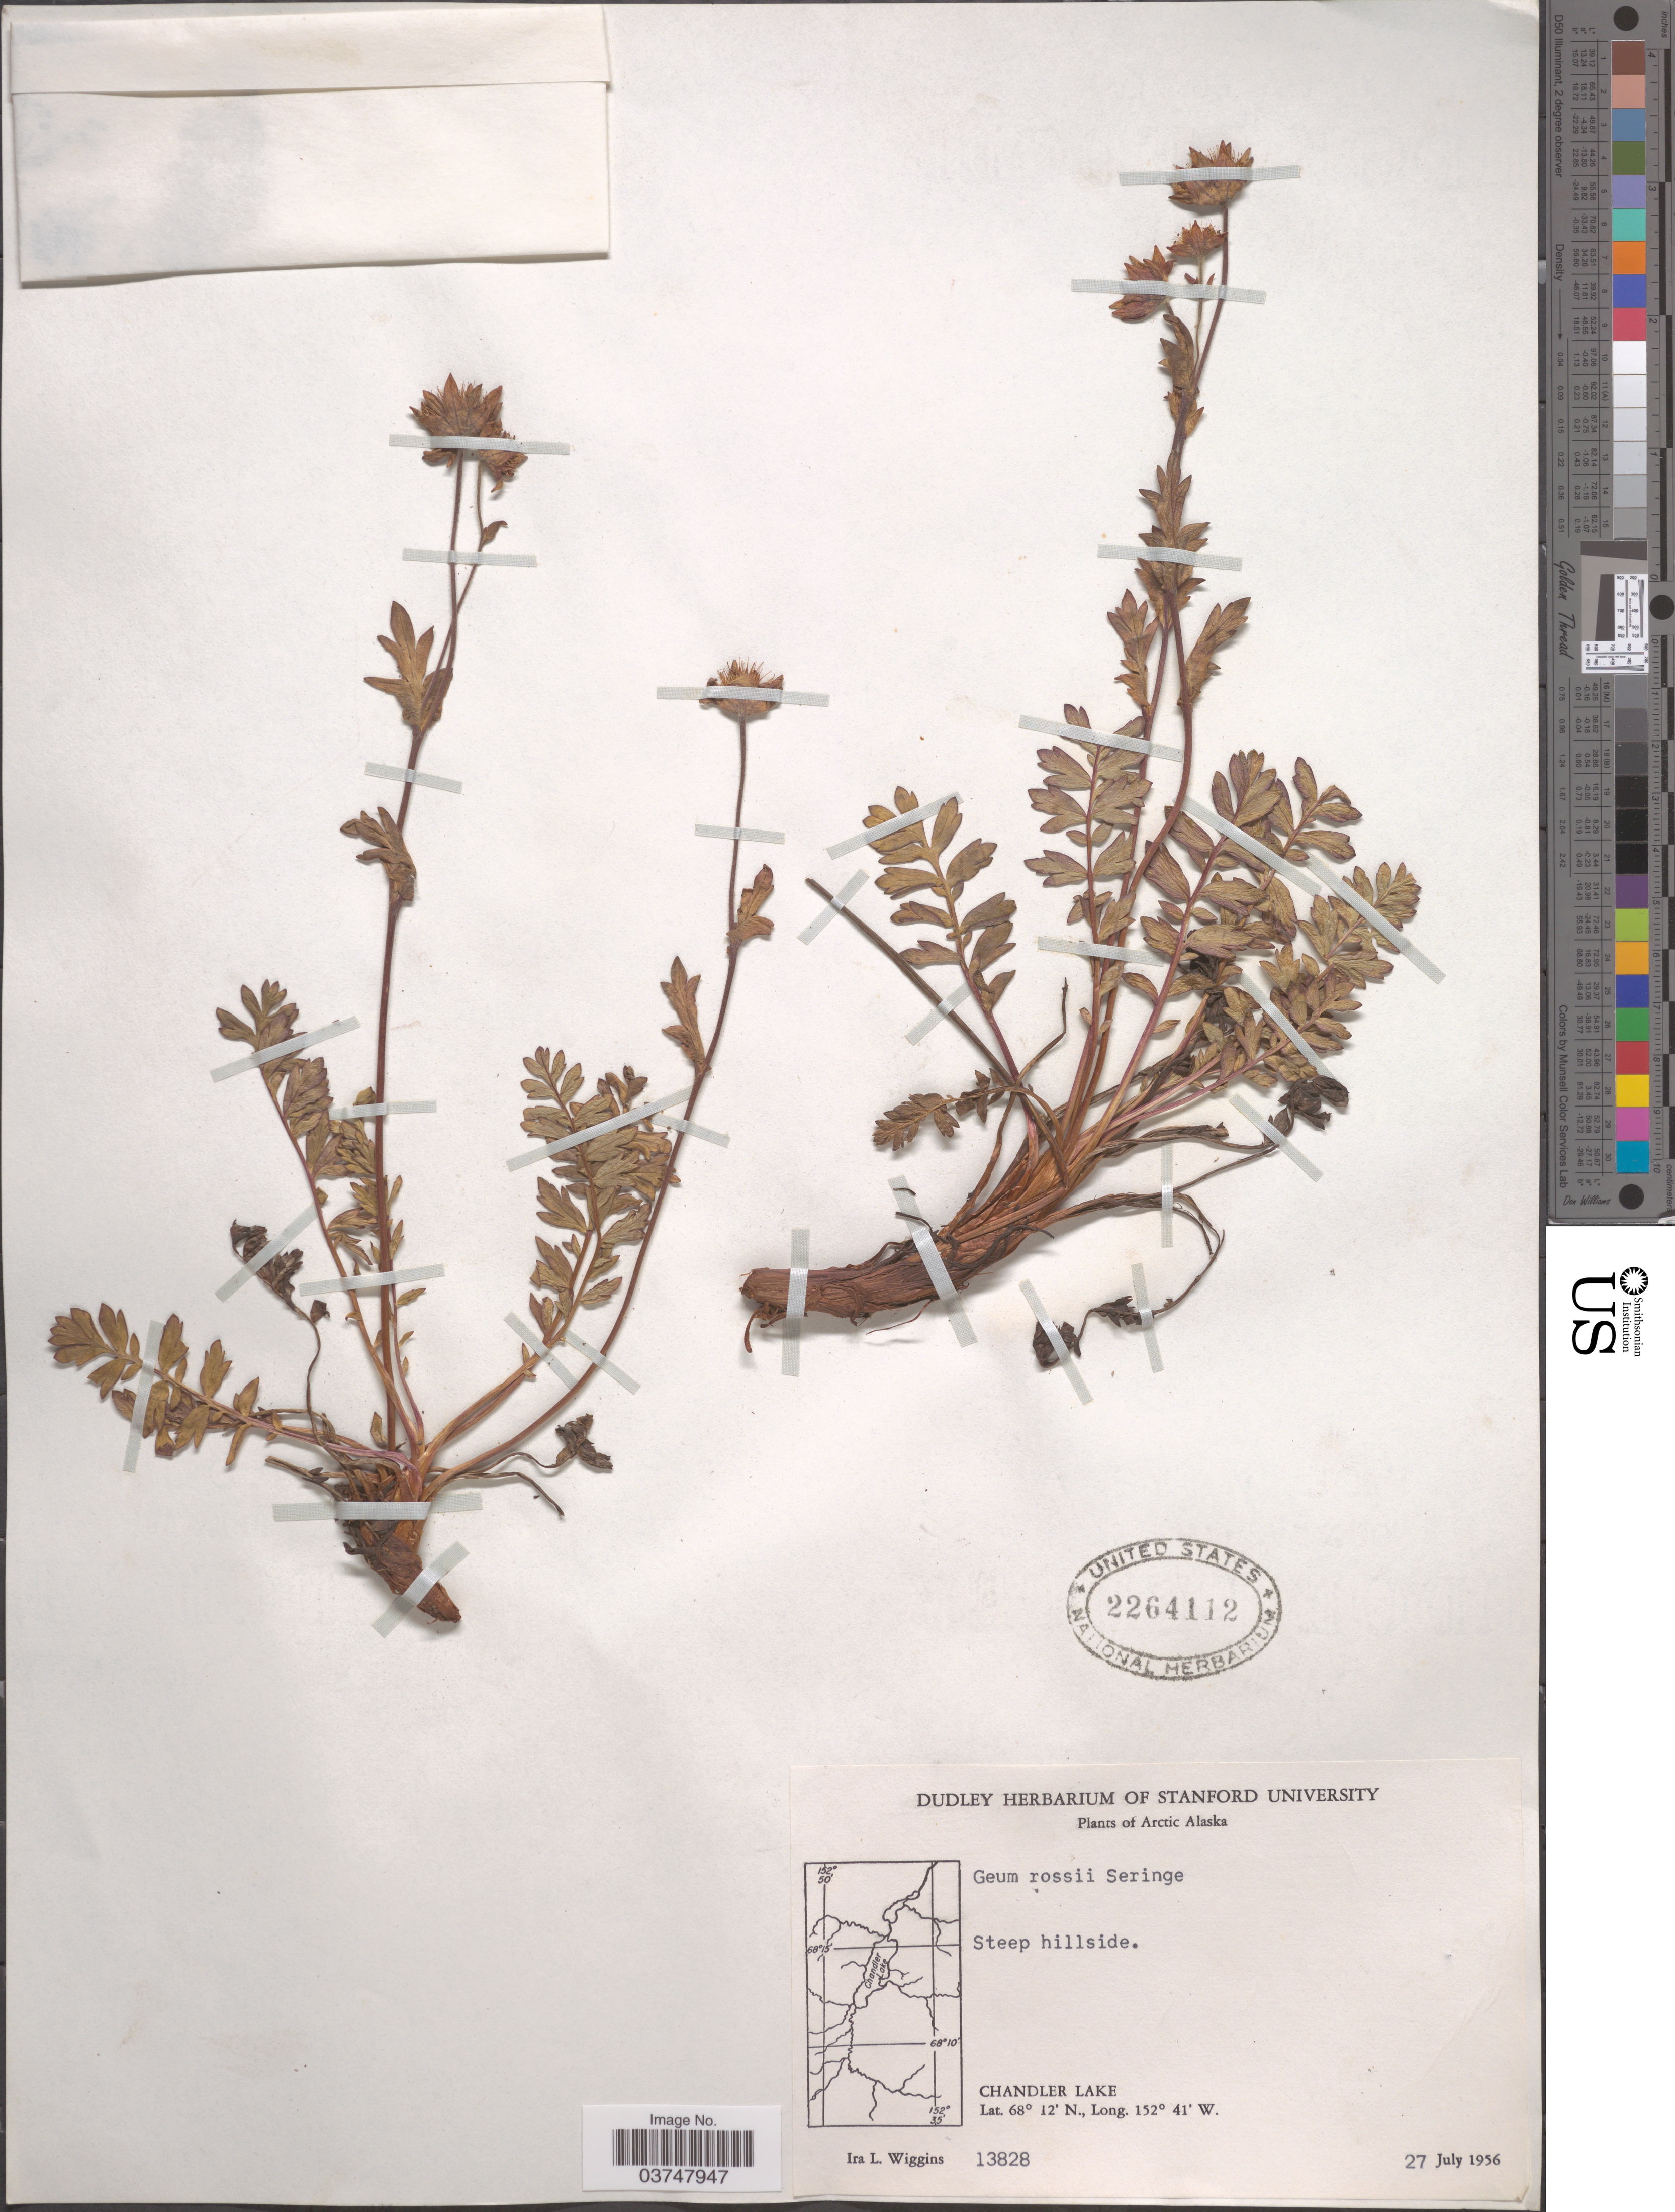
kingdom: Plantae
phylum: Tracheophyta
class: Magnoliopsida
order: Rosales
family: Rosaceae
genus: Geum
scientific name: Geum rossii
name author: (R. Br.) Ser.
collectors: I. L. Wiggins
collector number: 13828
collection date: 1956-07-27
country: United States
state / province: Alaska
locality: Arctic Alaska. Steep hillside. Chandler Lake.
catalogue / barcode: US 2264112